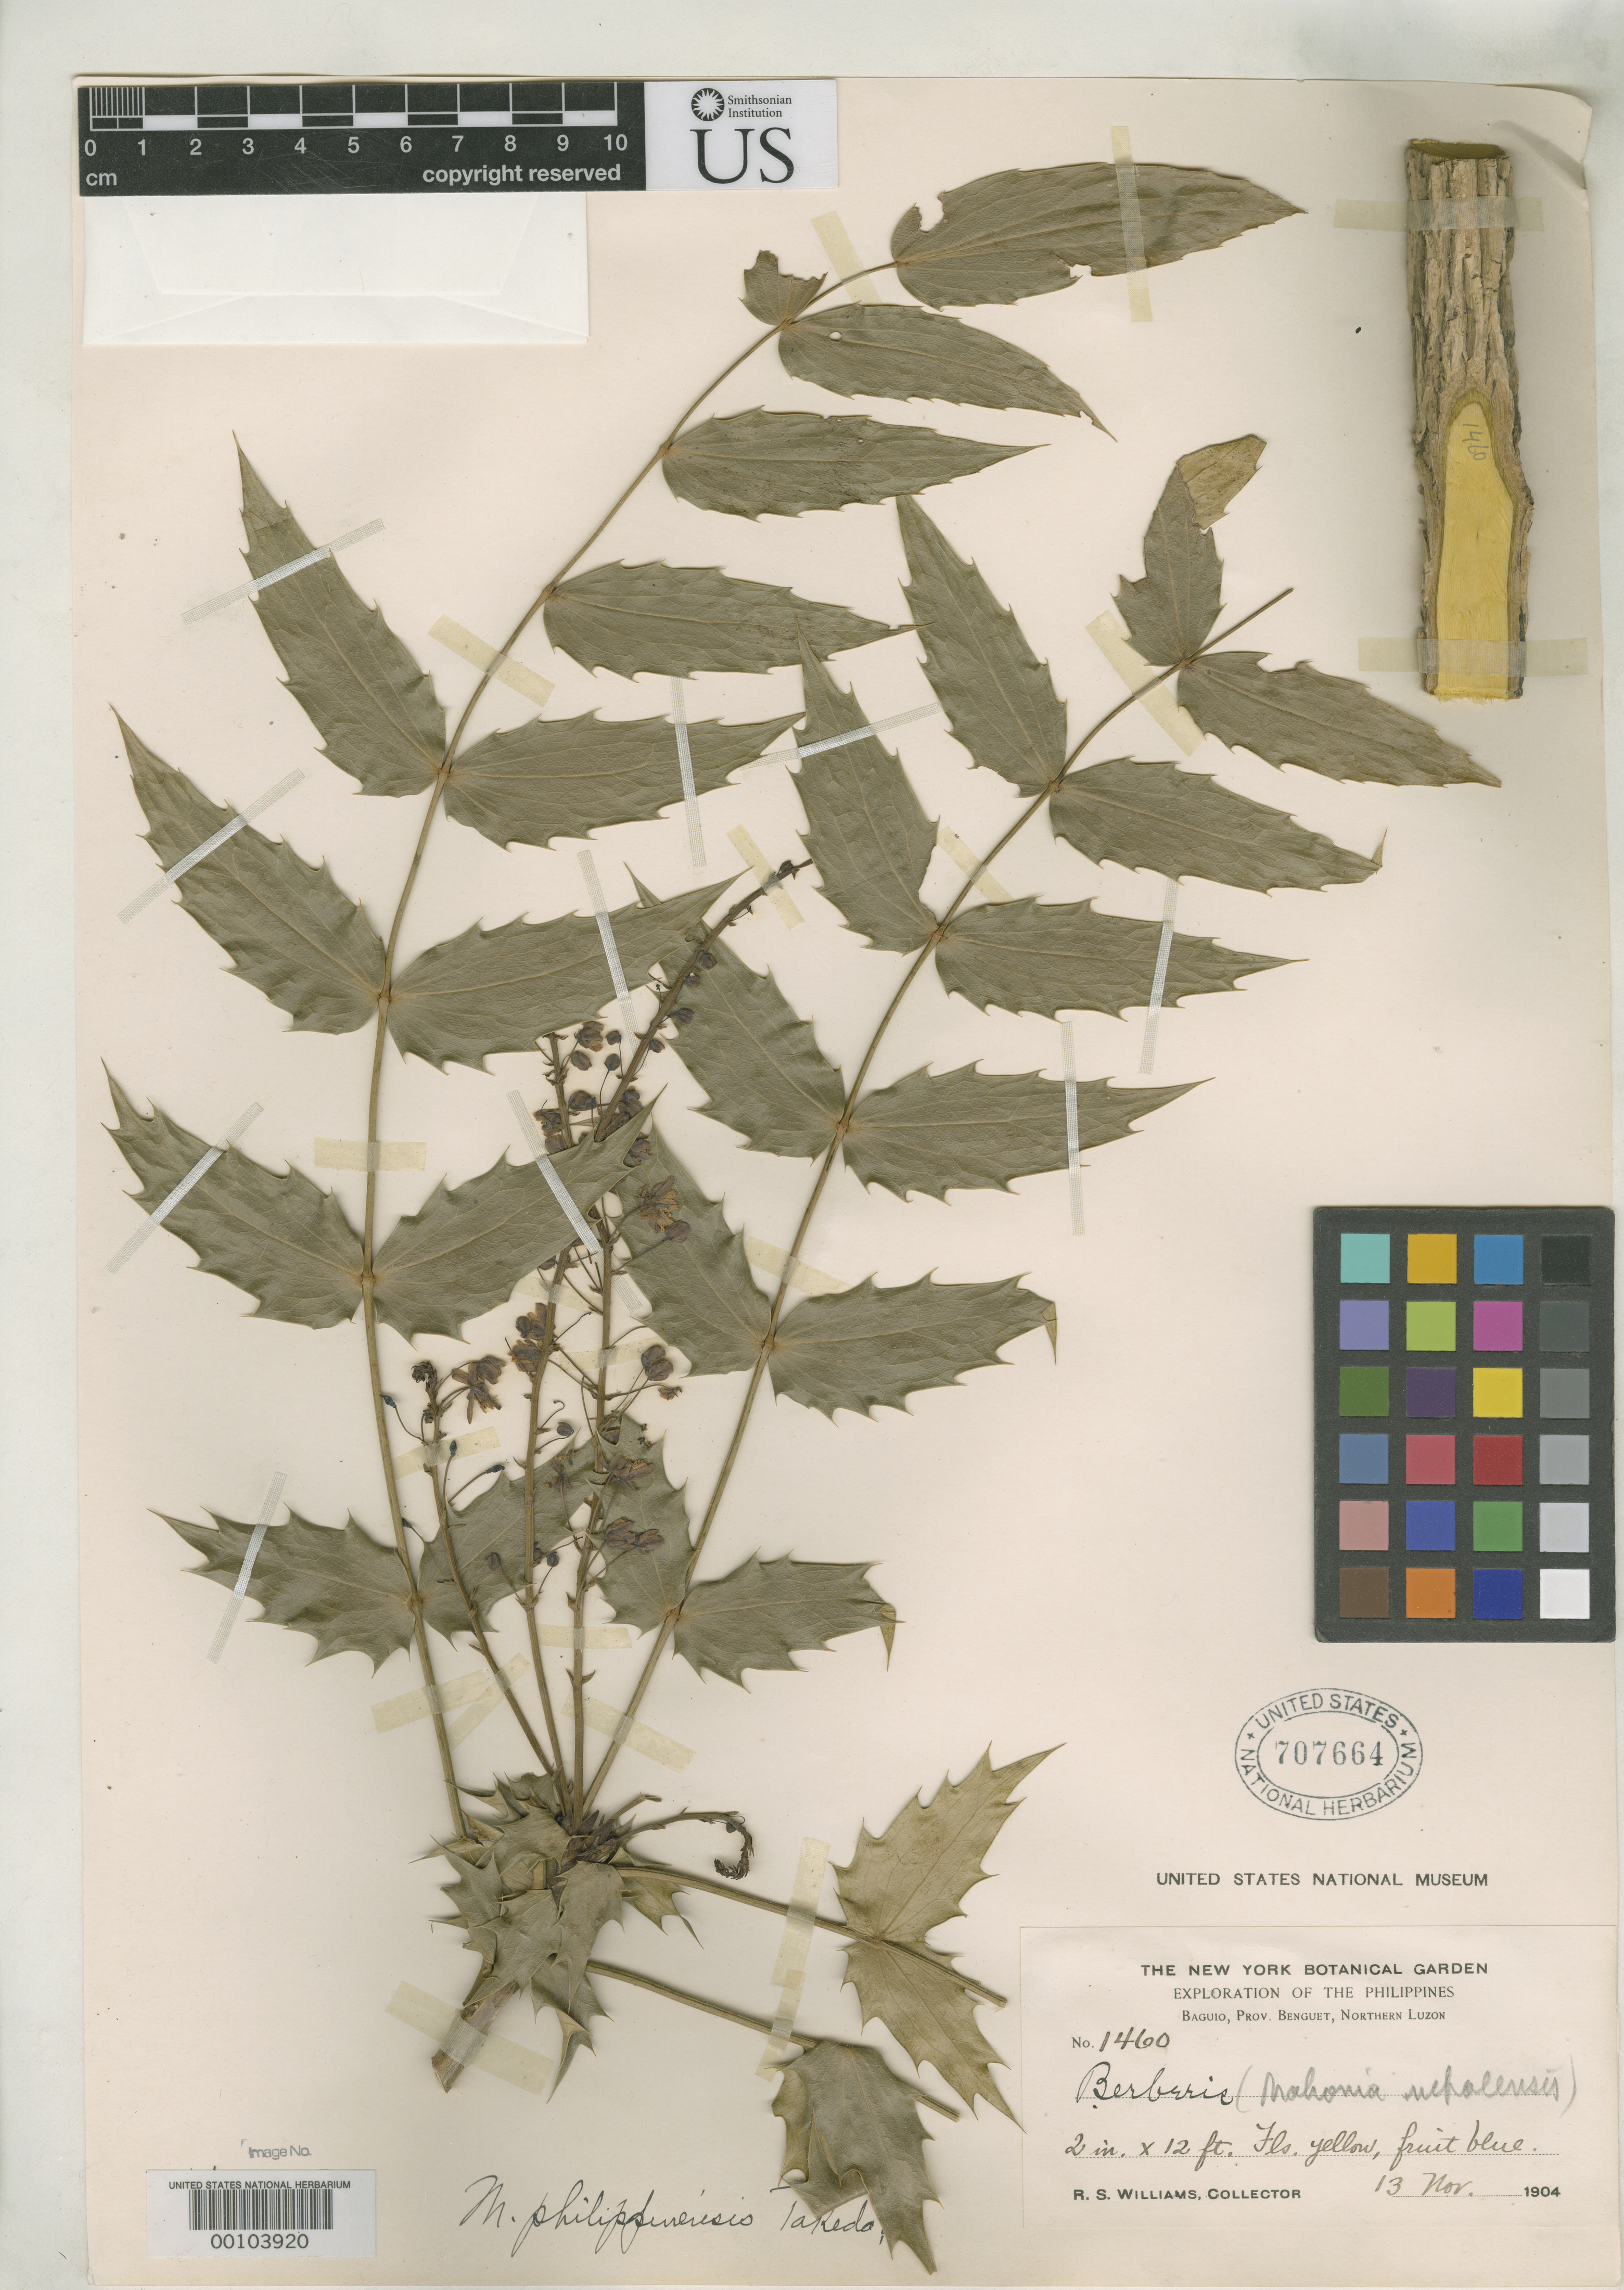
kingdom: Plantae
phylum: Tracheophyta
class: Magnoliopsida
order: Ranunculales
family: Berberidaceae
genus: Mahonia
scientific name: Mahonia philippinensis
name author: Takeda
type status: Type Collection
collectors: R. S. Williams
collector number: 1460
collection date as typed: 13 Nov 1914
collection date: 1914-11-13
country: Philippines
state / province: Cordillera (Administrative Region)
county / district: Benguet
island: Luzon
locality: Baguio.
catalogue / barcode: US 707664